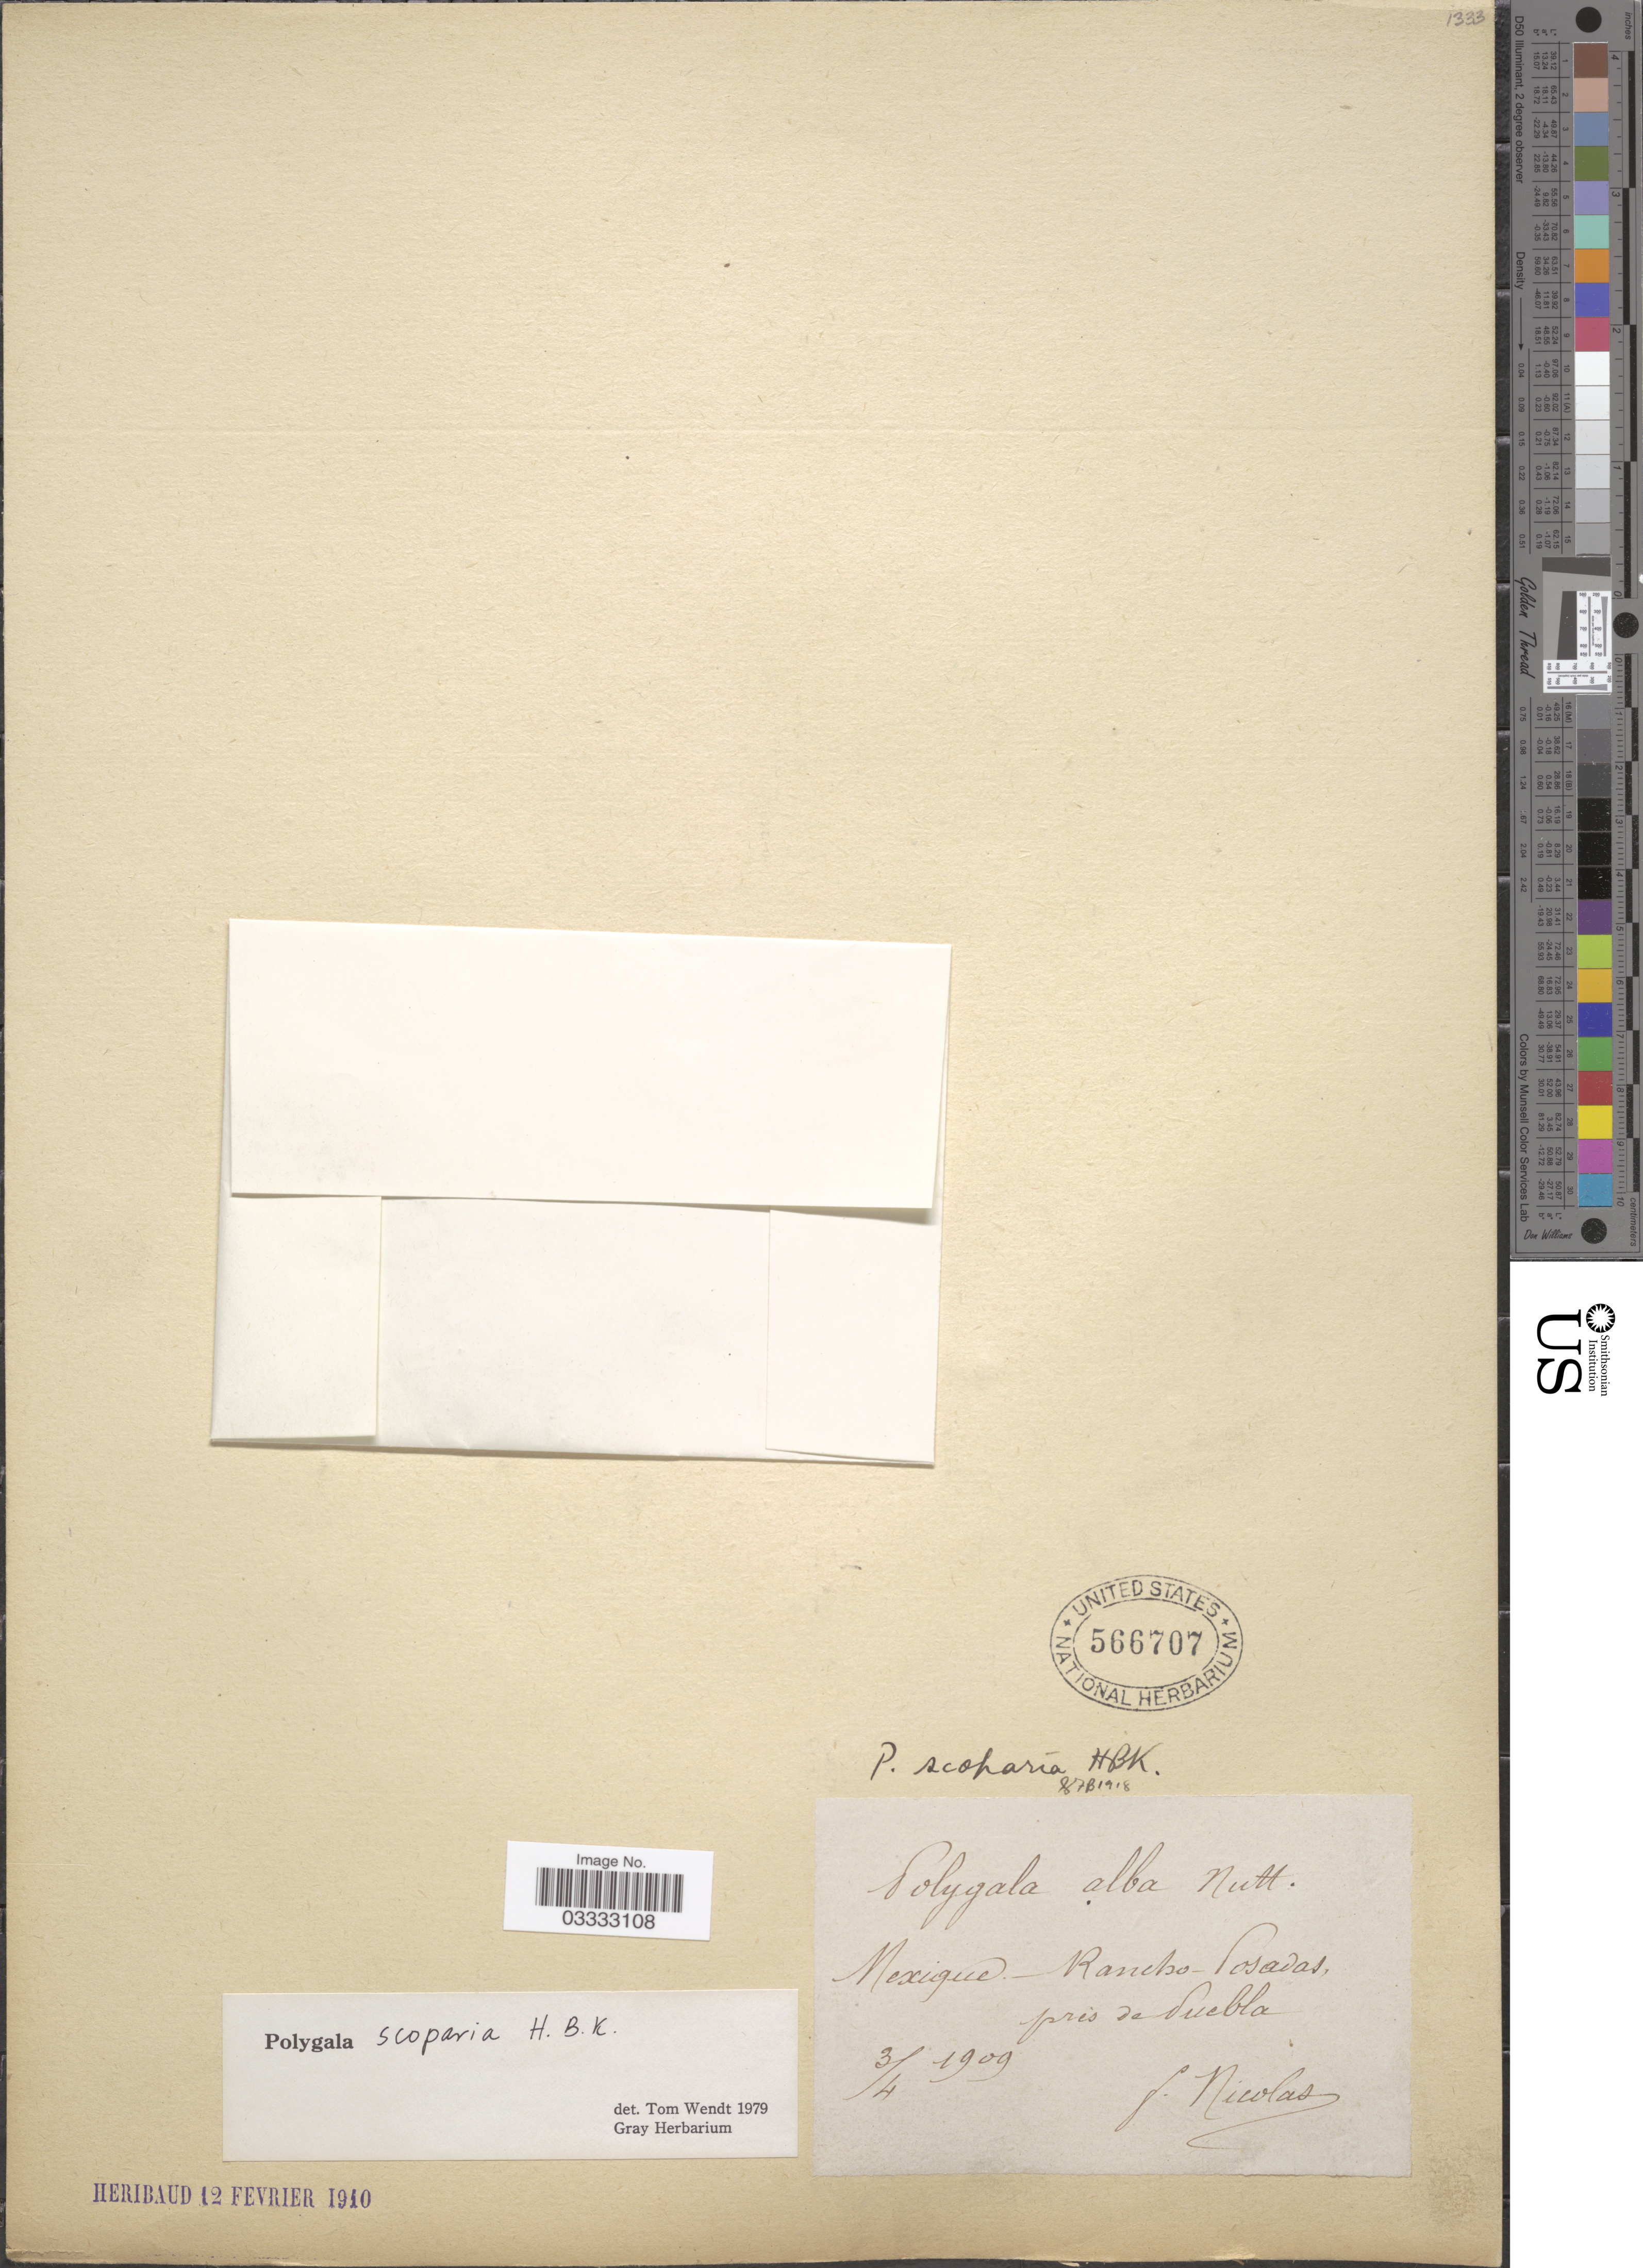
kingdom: Plantae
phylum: Tracheophyta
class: Magnoliopsida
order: Fabales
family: Polygalaceae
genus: Polygala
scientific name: Polygala scoparia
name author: Kunth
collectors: F. Nicolas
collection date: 1909-04-03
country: Mexico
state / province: Puebla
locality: Rancho Posadas prés de Puebla.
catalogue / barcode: US 566707